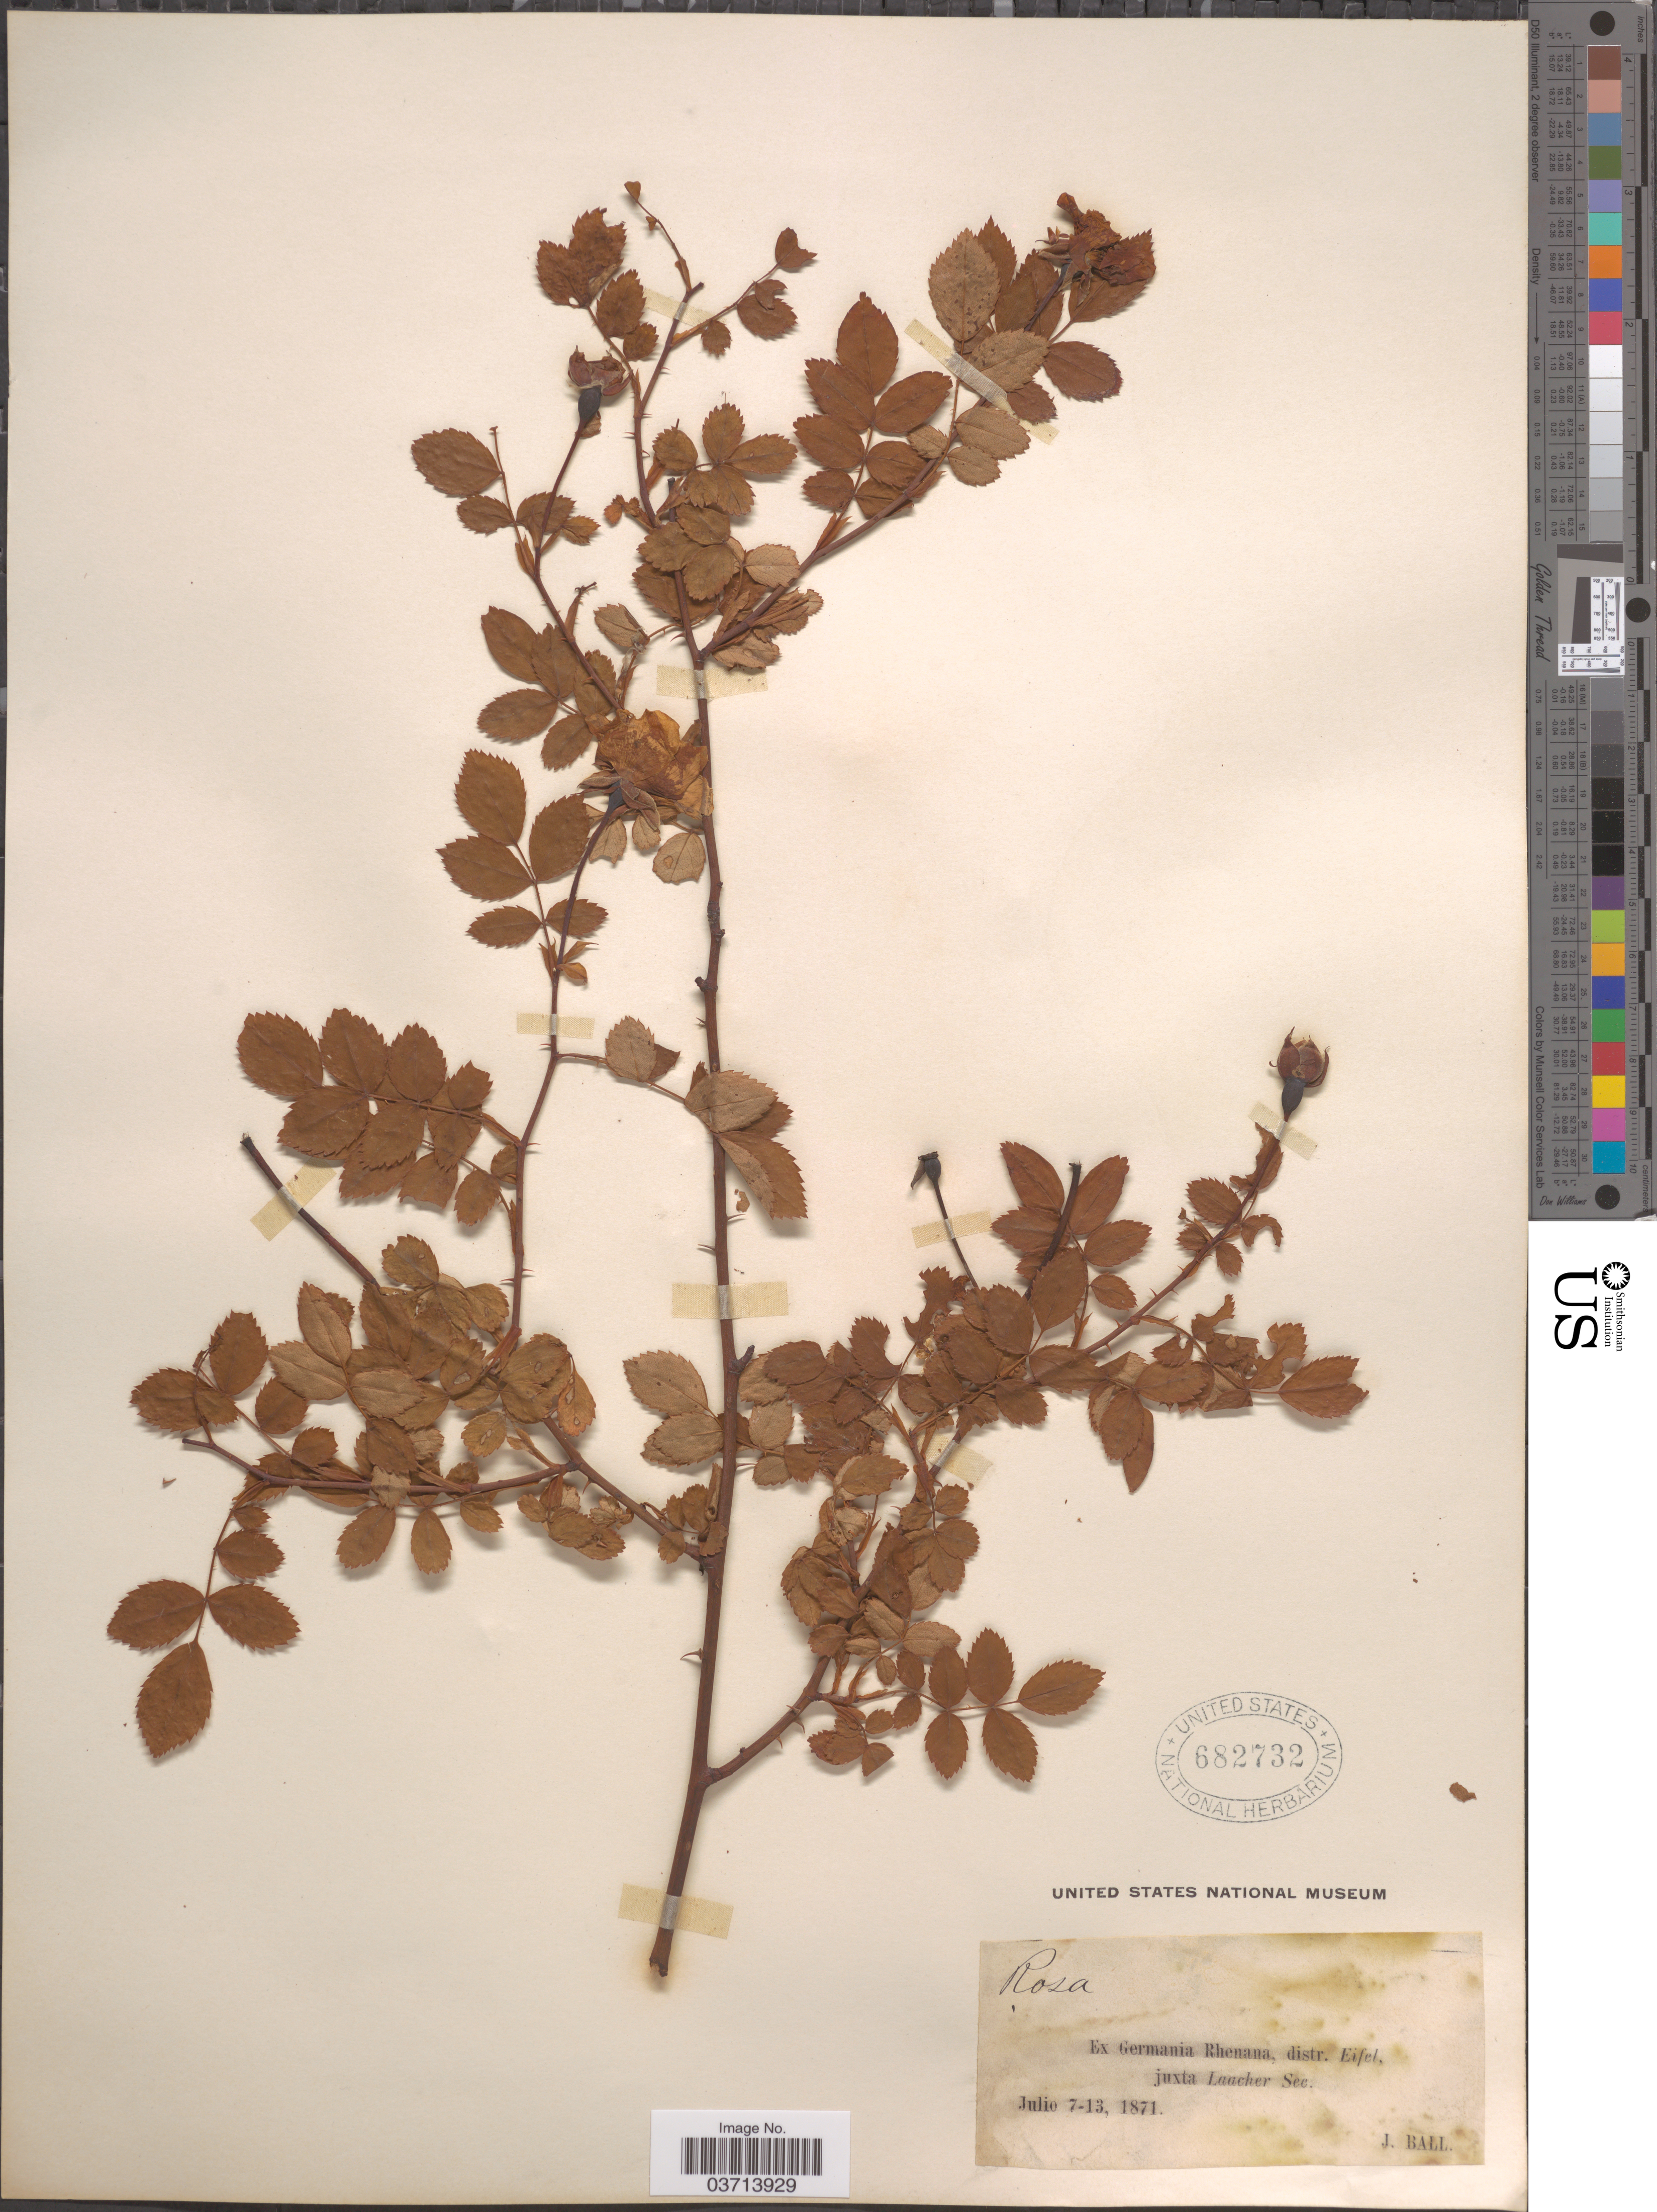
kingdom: Plantae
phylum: Tracheophyta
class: Magnoliopsida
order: Rosales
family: Rosaceae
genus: Rosa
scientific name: Rosa sp.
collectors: J. Ball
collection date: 1871-07-07/1871-07-13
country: Germany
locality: Ex Germania Rhenana, distr. Eifel, juxta Laacher Sec.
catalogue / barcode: US 682732